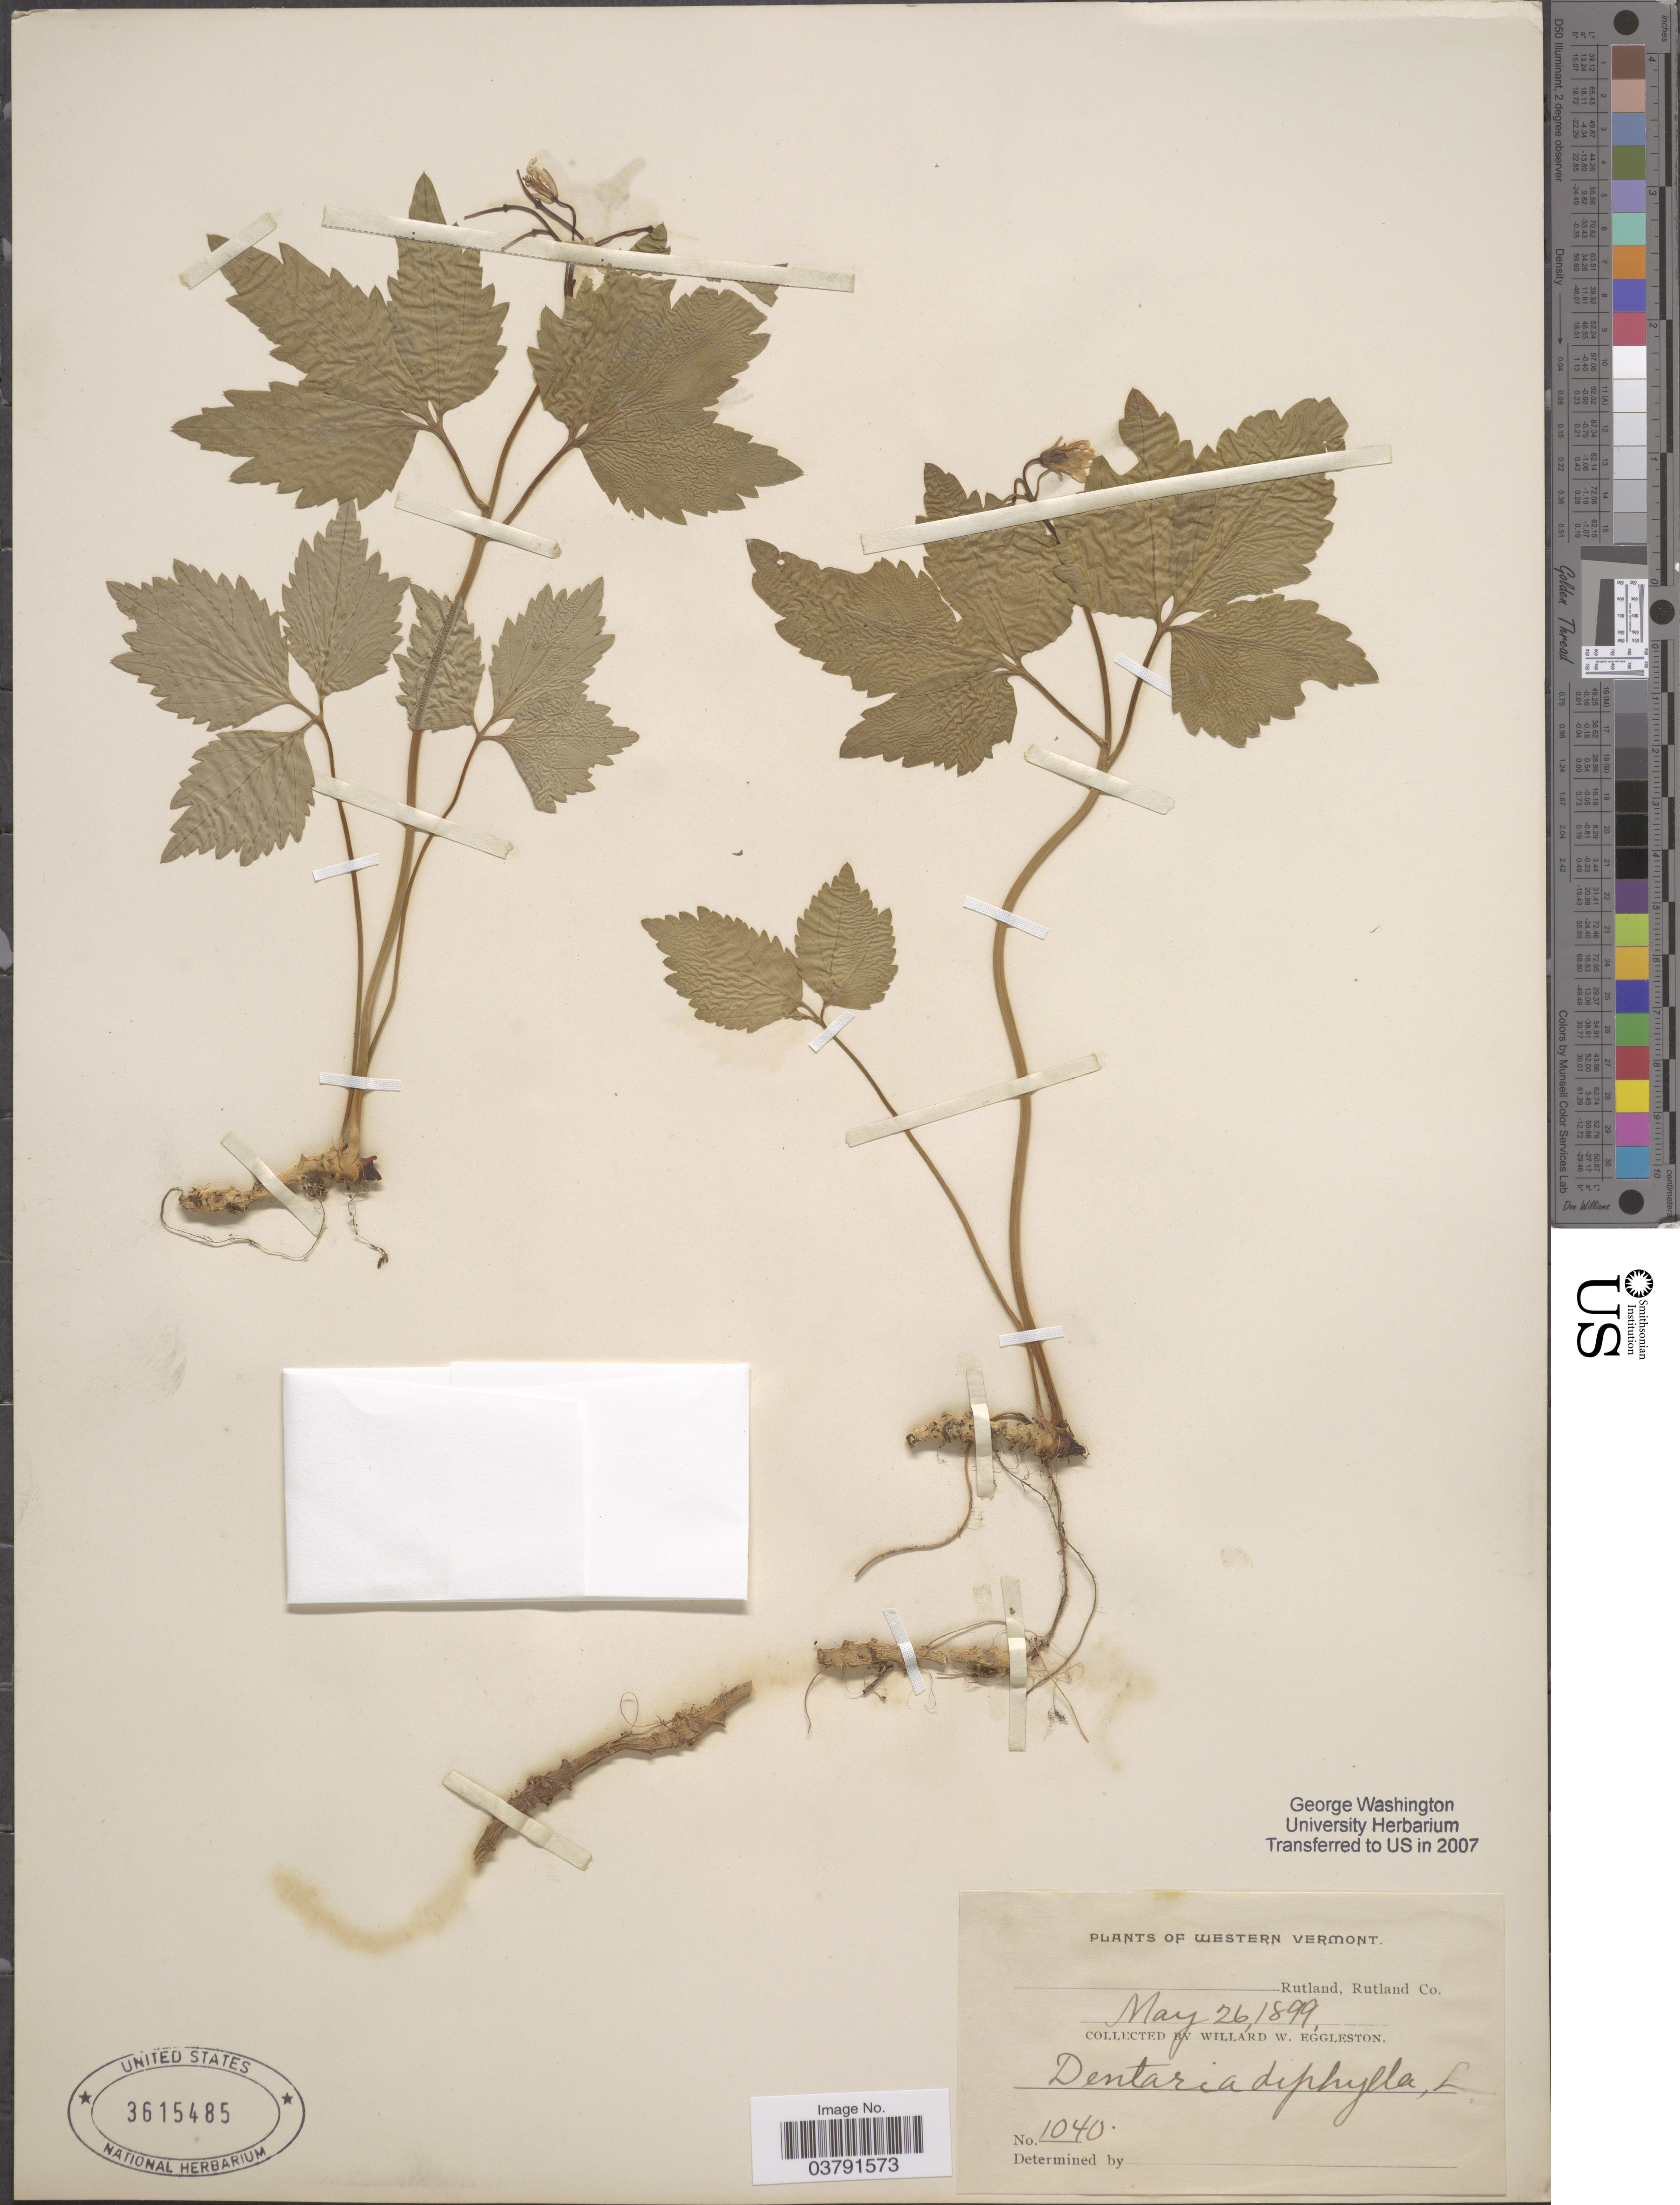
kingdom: Plantae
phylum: Tracheophyta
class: Magnoliopsida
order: Brassicales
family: Brassicaceae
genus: Dentaria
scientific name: Dentaria diphylla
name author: Michx.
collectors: W. W. Eggleston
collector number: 1040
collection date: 1899-05-26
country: United States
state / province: Vermont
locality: Western Vermont. Rutland, Rutland Co.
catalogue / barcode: US 3615485